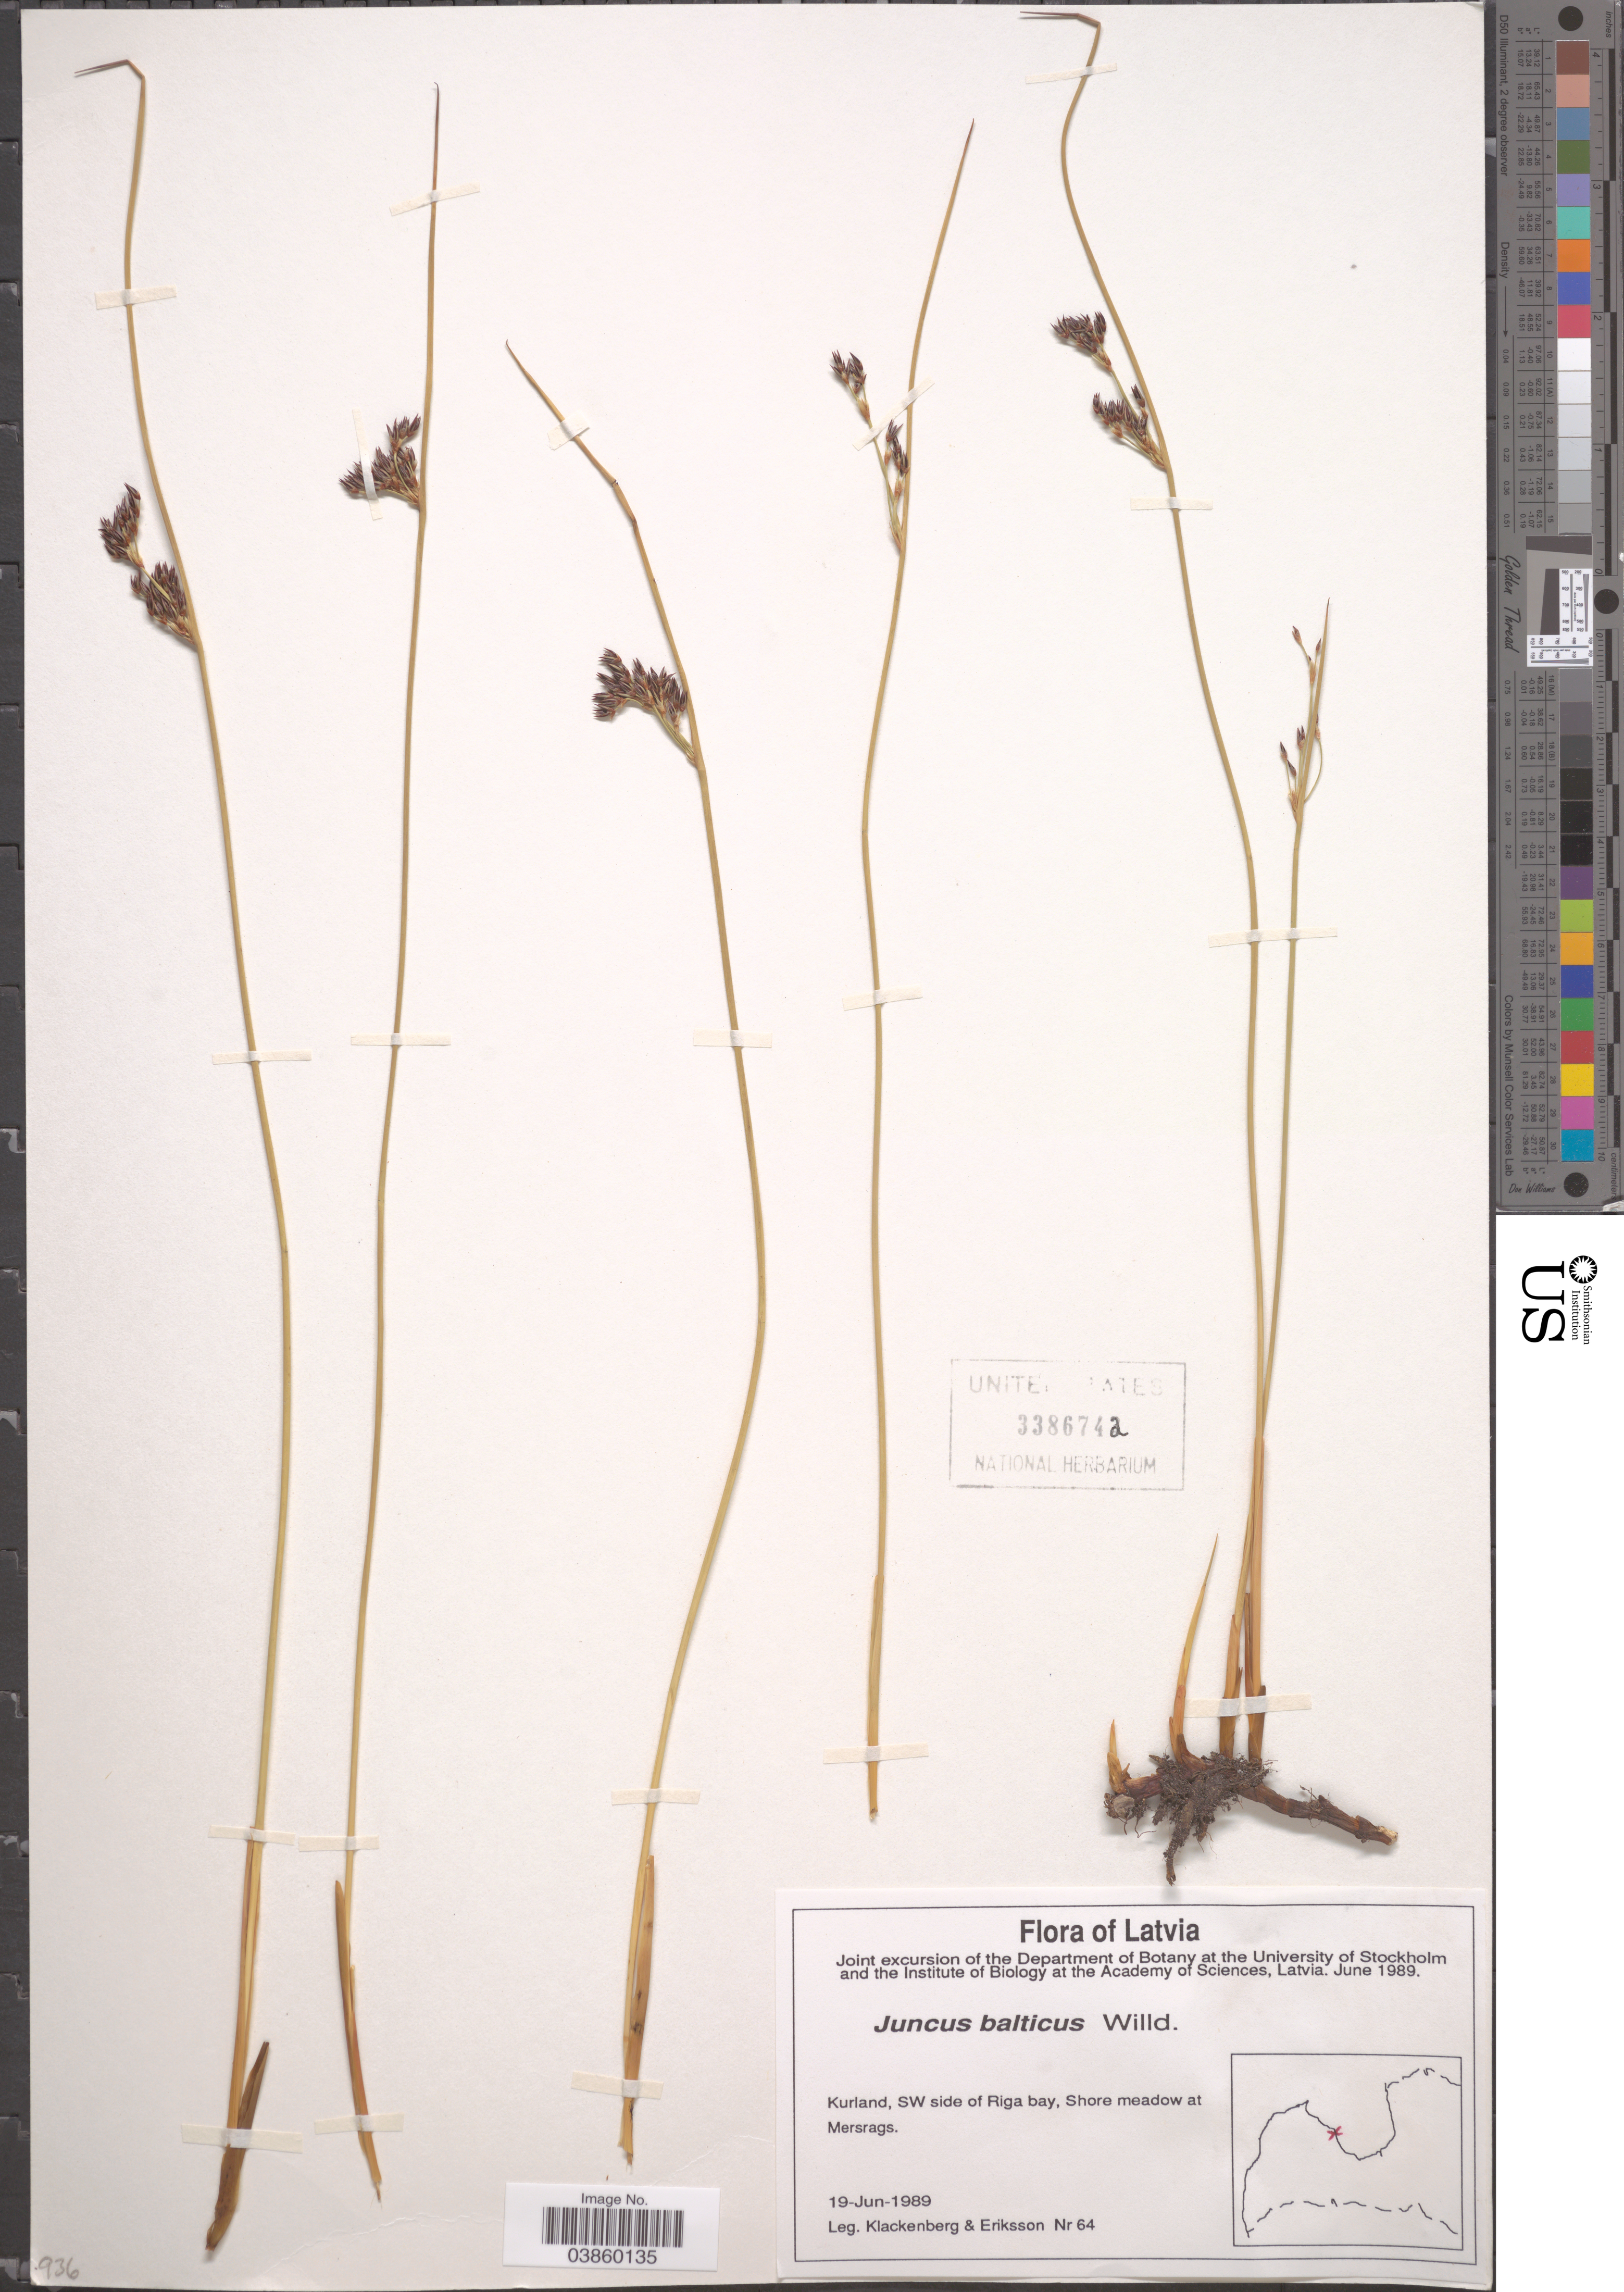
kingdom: Plantae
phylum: Tracheophyta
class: Liliopsida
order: Poales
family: Juncaceae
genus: Juncus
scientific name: Juncus balticus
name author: Willd.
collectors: -. Klackenberg & -. Eriksson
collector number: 64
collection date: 1989-06-19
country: Latvia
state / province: Riga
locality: Kurland, SW side of Riga bay, Shore meadow at Mersrags.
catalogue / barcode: US 3386742